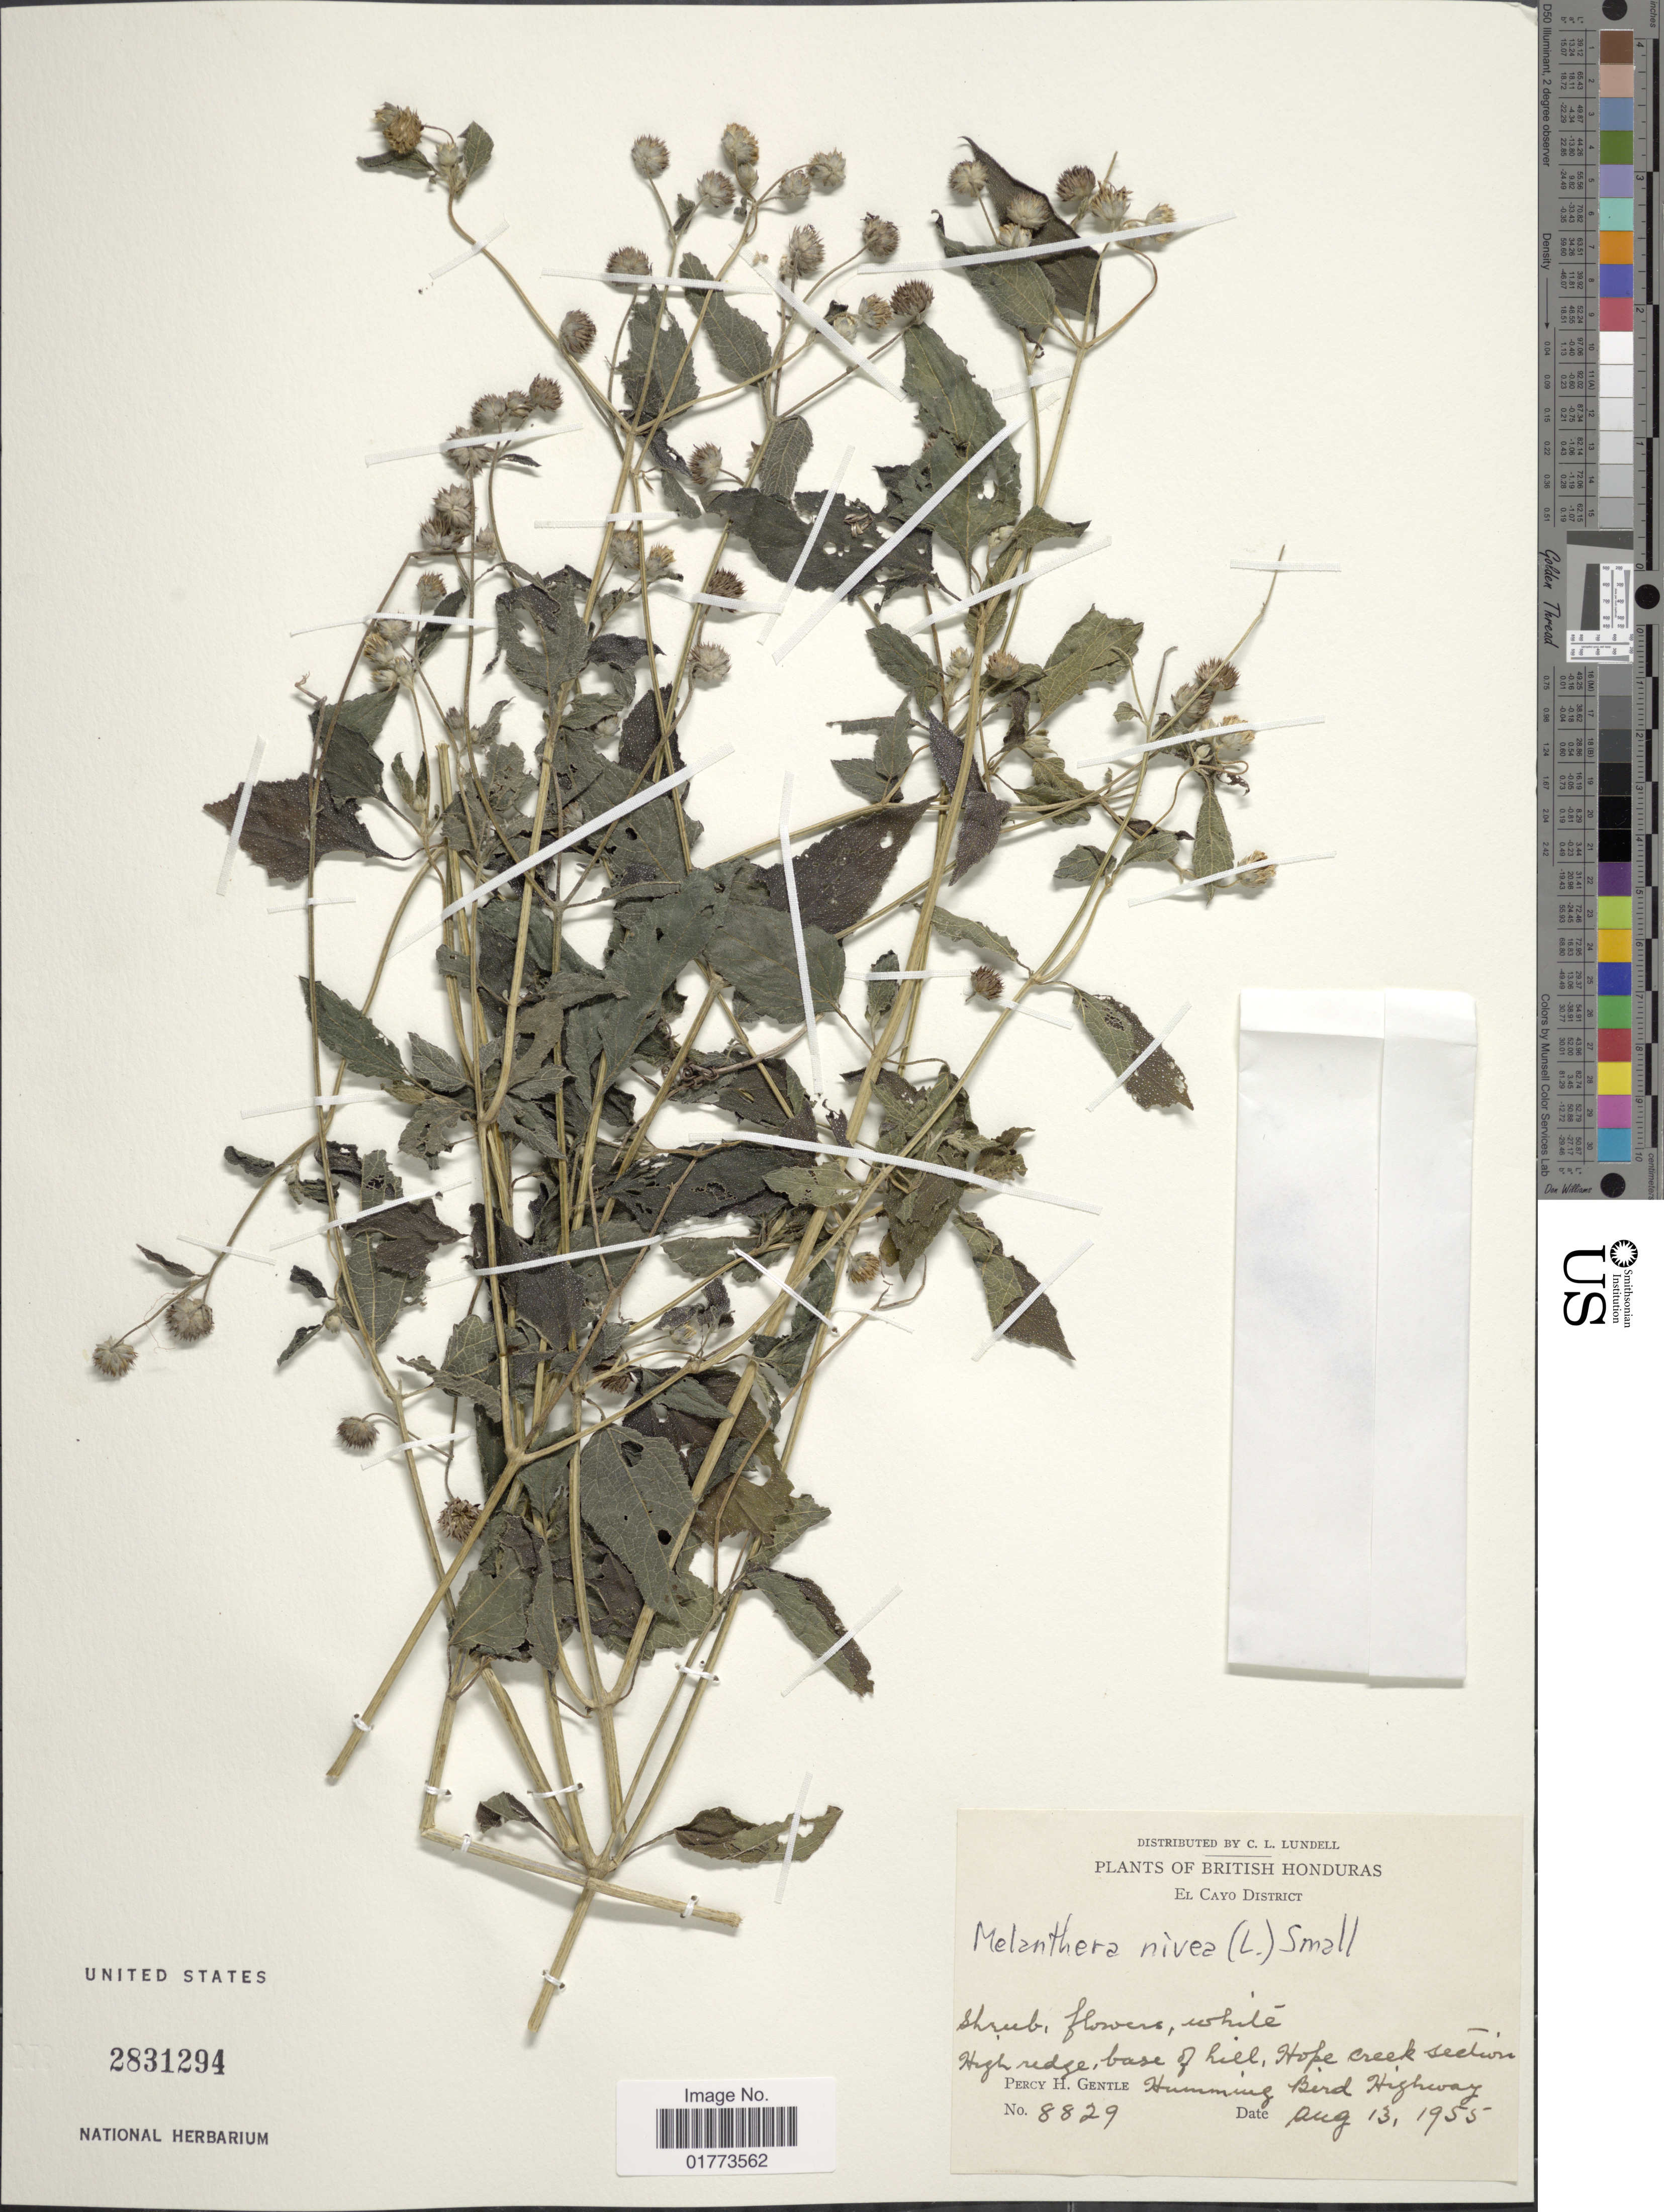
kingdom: Plantae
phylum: Tracheophyta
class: Magnoliopsida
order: Asterales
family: Asteraceae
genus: Melanthera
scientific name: Melanthera nivea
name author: (L.) Small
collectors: P. H. Gentle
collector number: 8829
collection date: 1955-08-13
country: Belize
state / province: Cayo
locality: High ridge, base of hill, Hope Creek section, Humming Bird Highway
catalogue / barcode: US 2831294